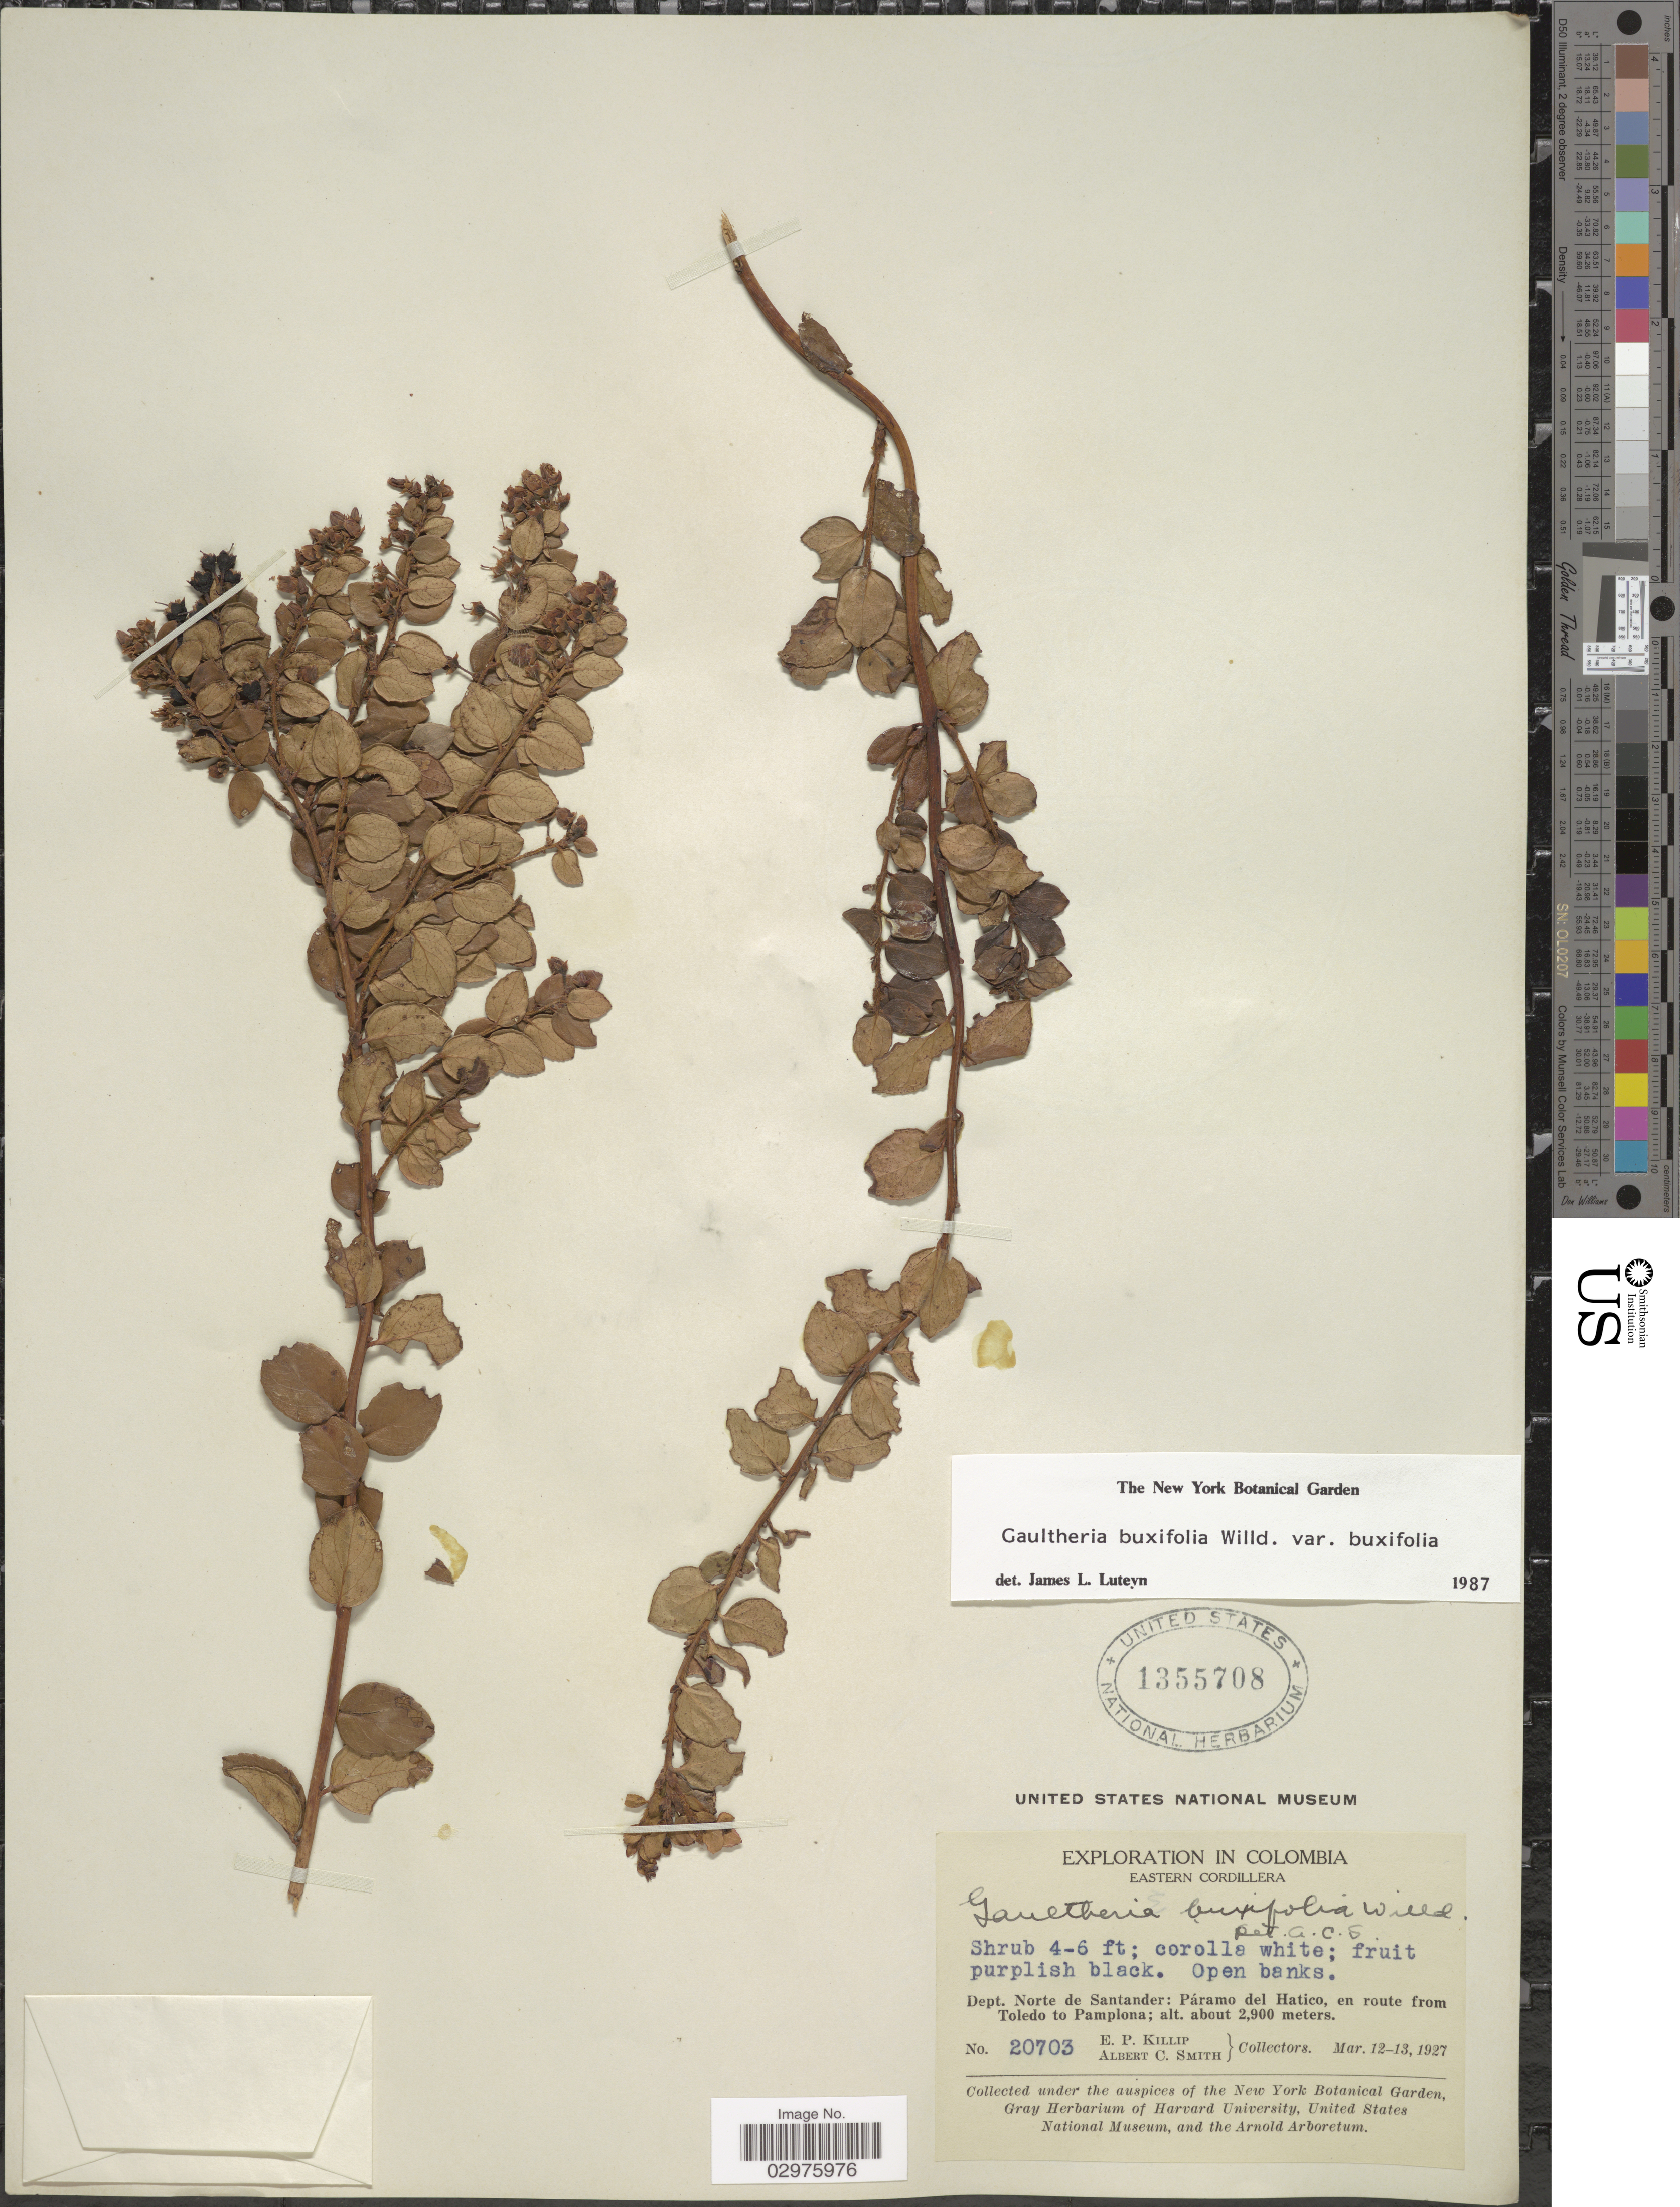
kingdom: Plantae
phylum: Tracheophyta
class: Magnoliopsida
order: Ericales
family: Ericaceae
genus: Gaultheria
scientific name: Gaultheria buxifolia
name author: Willd.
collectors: E. P. Killip & A. C. Smith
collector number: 20703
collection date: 1927-03-12/1927-03-13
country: Colombia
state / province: Norte de Santander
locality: Eastern Cordillera. Dept. Norte de Santander: Páramo del Hatico, en route from Toledo to Pamplona.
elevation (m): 2900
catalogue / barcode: US 1355708